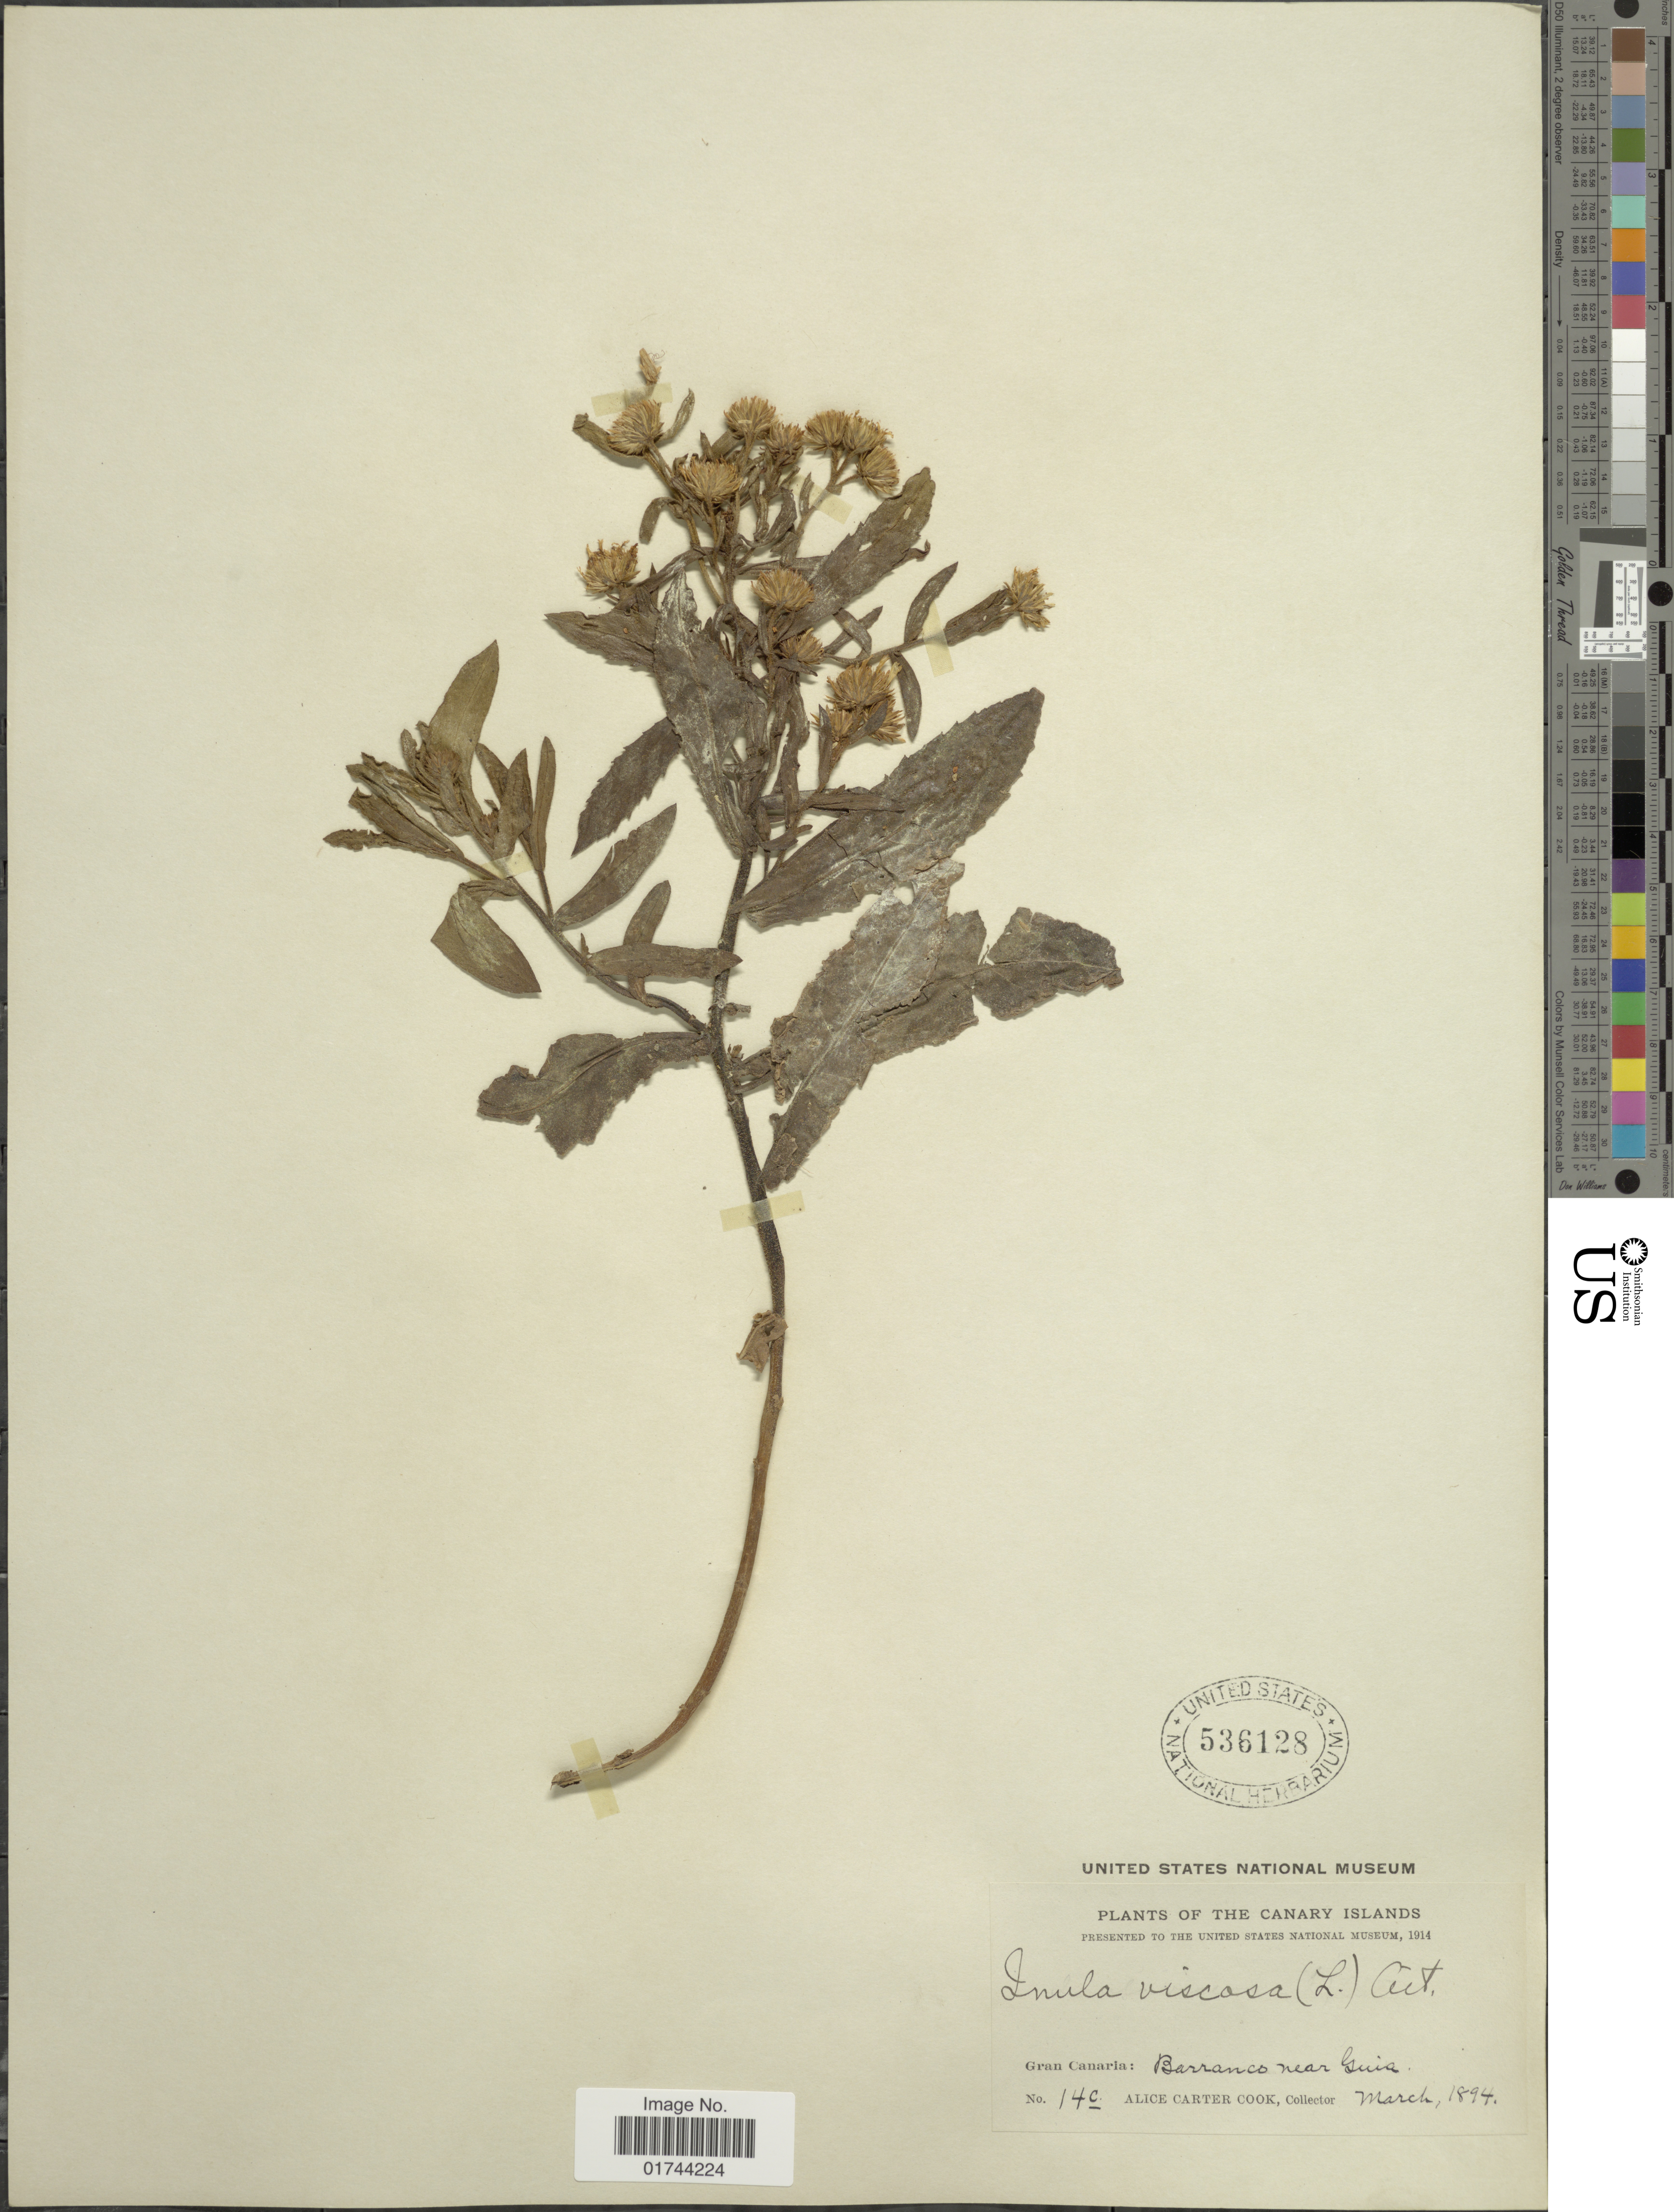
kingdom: Plantae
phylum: Tracheophyta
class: Magnoliopsida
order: Asterales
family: Asteraceae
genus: Inula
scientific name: Inula viscosa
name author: (L.) Aiton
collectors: Alice C. Cook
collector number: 14c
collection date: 1894-03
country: Spain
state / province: Canarias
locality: Canary Islands, Gran Canaria: Barranco near Guia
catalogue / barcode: US 536128